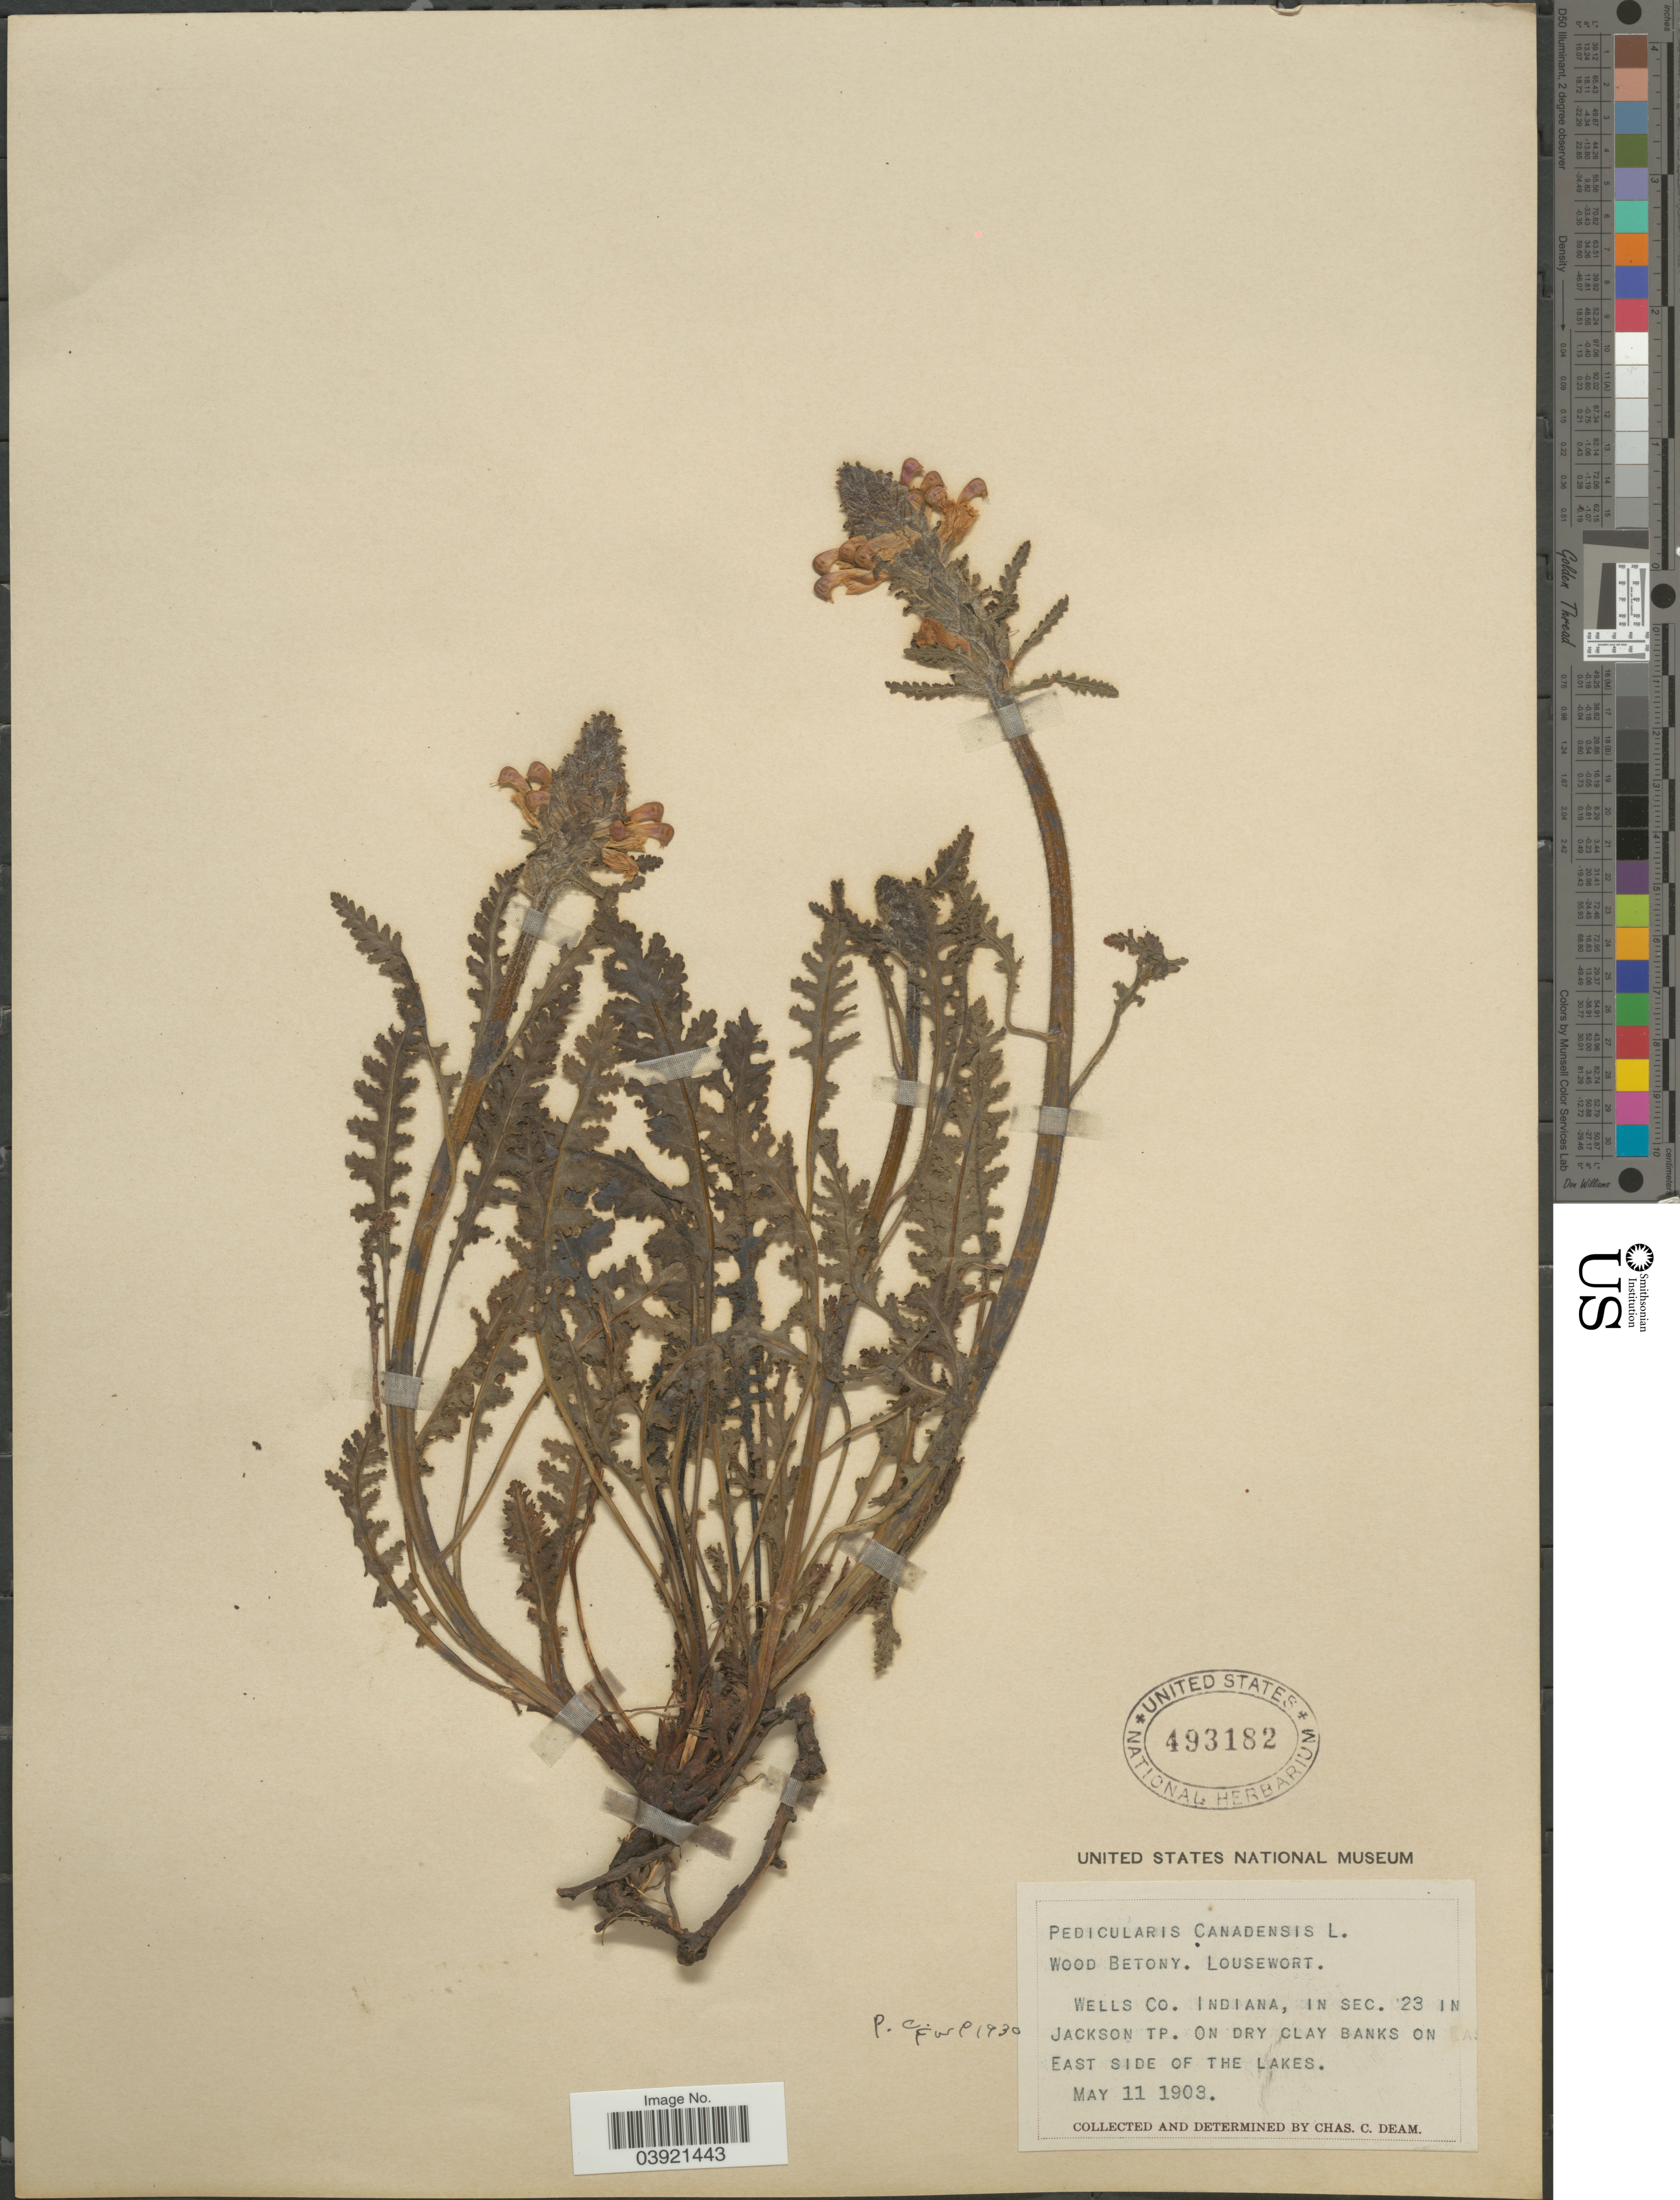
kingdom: Plantae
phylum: Tracheophyta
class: Magnoliopsida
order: Lamiales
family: Orobanchaceae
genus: Pedicularis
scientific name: Pedicularis canadensis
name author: L.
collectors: C. C. Deam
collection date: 1903-05-11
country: United States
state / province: Indiana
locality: Wells Co. Indiana, in Sec. 23 in Jackson Tp. On east side of the lakes.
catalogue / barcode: US 493182